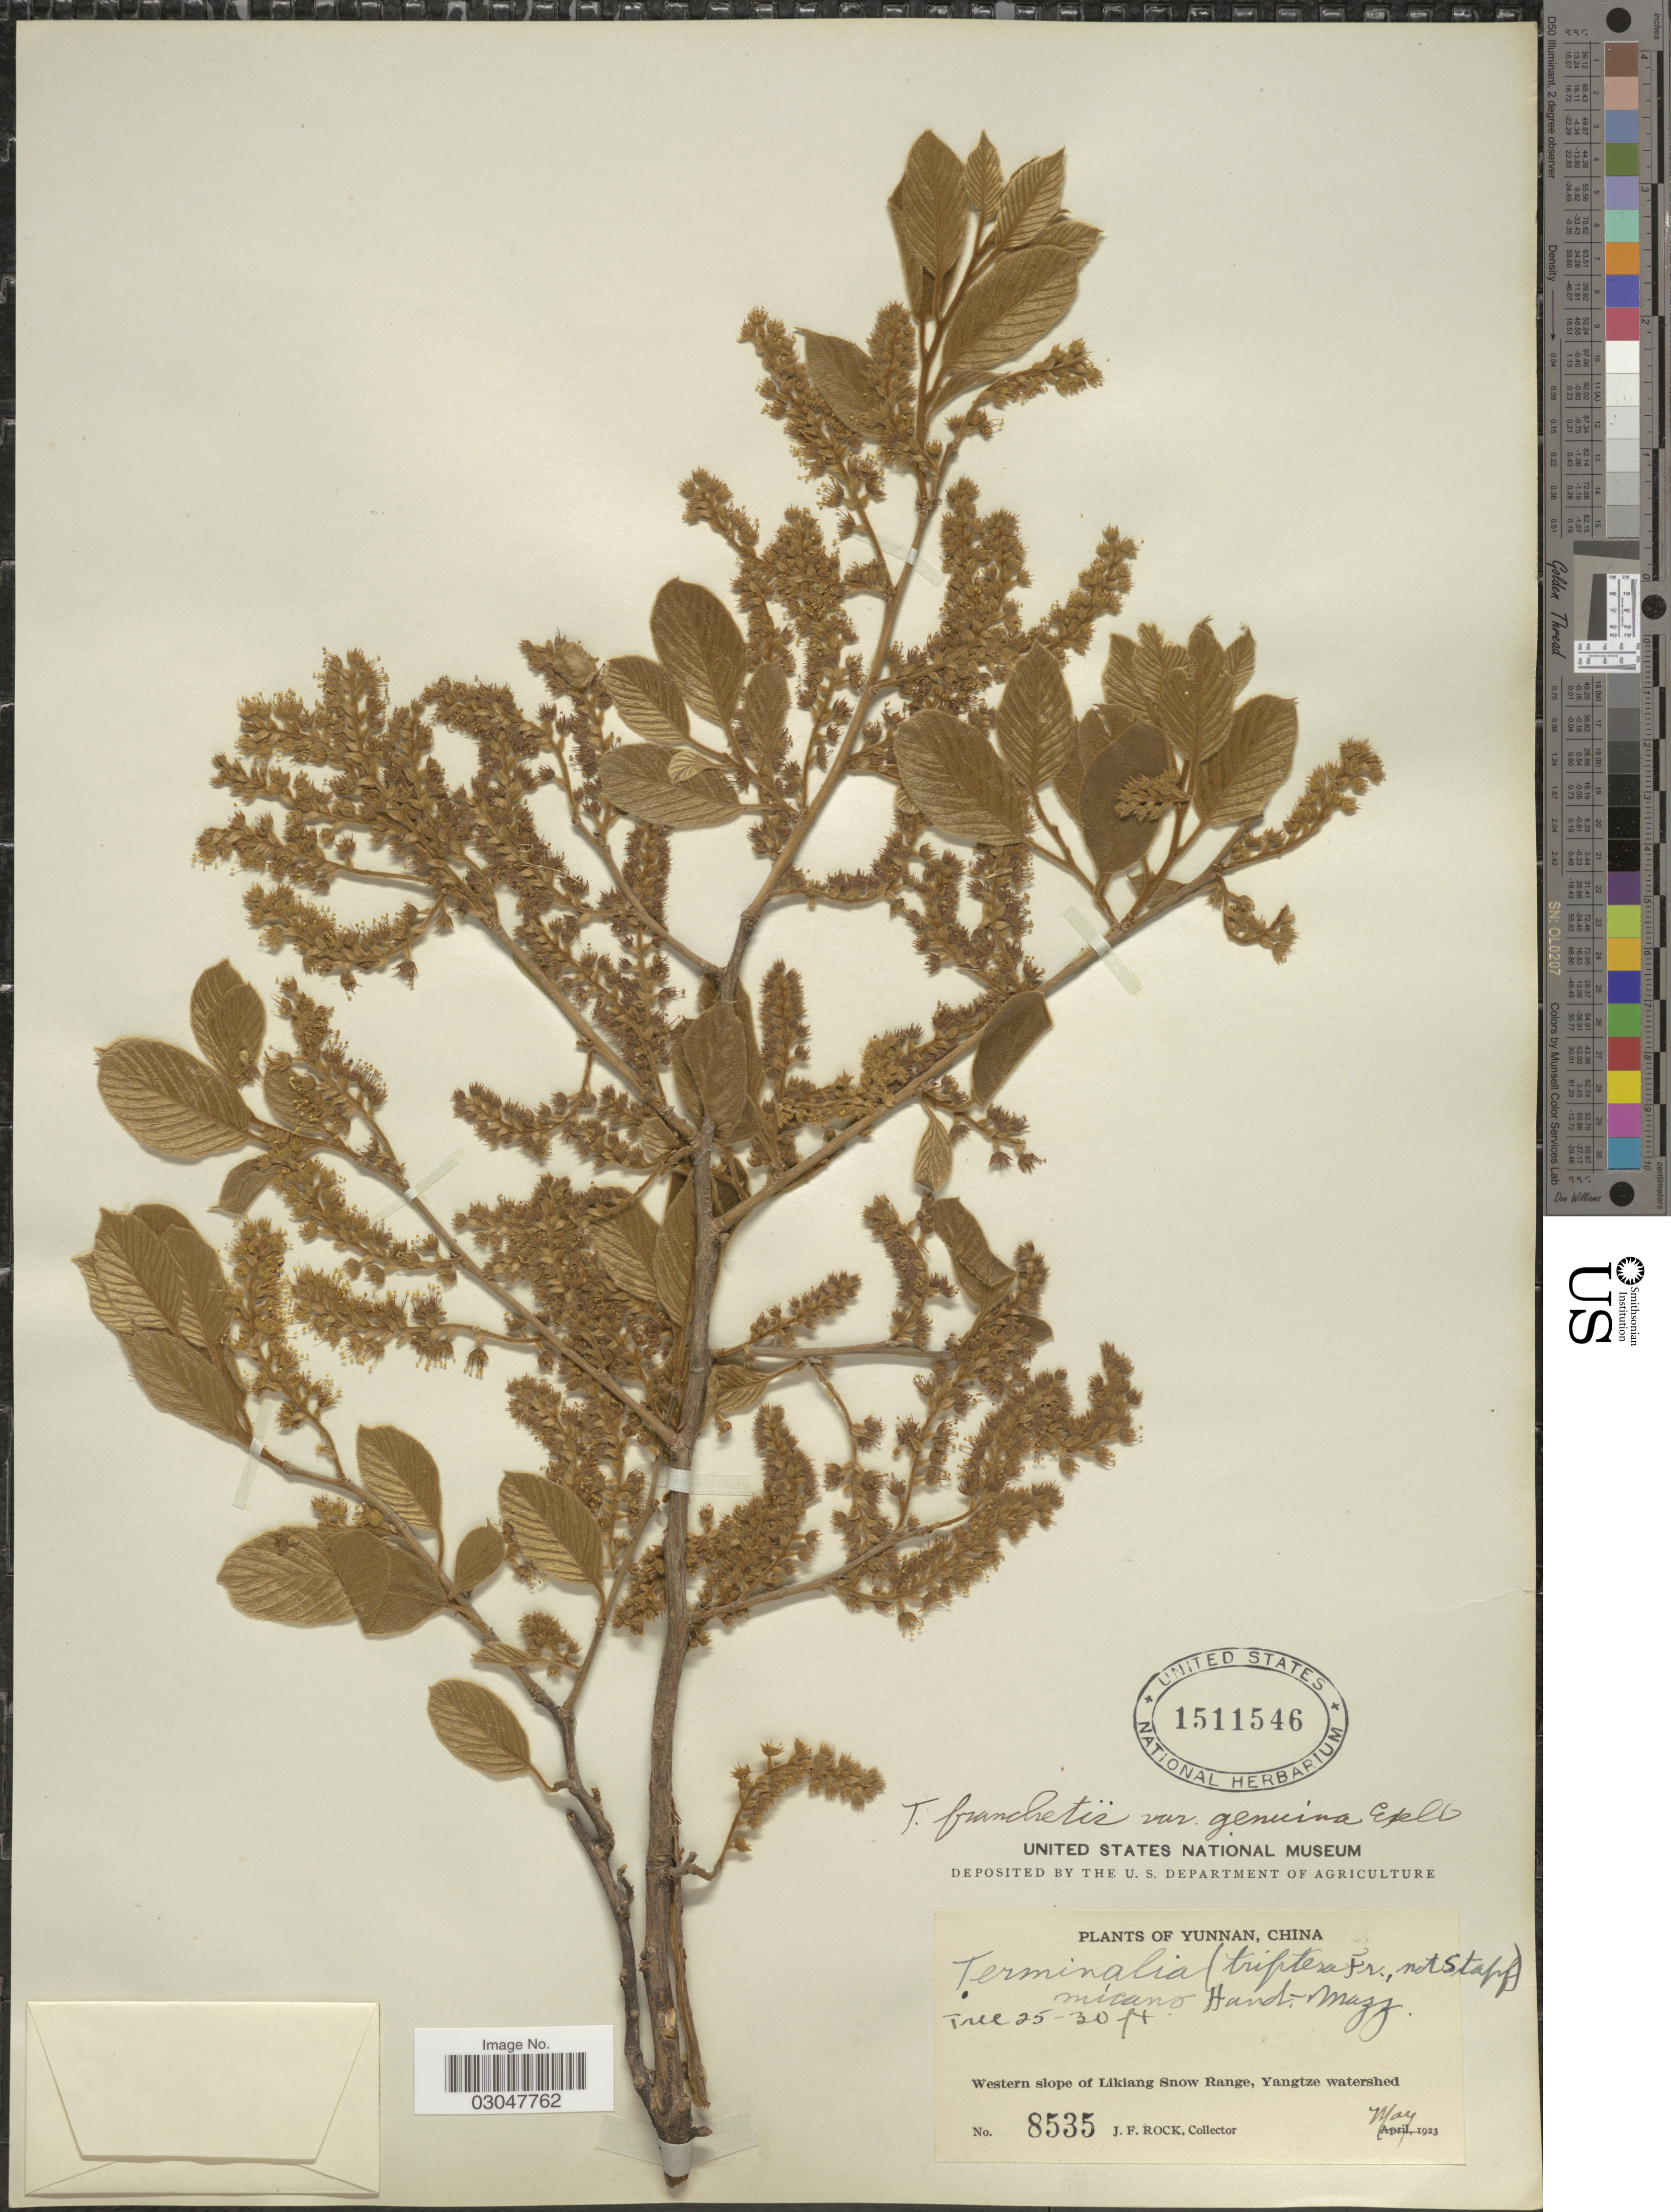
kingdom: Plantae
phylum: Tracheophyta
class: Magnoliopsida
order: Myrtales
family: Combretaceae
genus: Terminalia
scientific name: Terminalia franchetii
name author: Gagnep.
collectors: J. Rock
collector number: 8535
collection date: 1923-05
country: China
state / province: Yunnan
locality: Western slope of Likiang Snow Range, Yangtze watershed.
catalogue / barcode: US 1511546